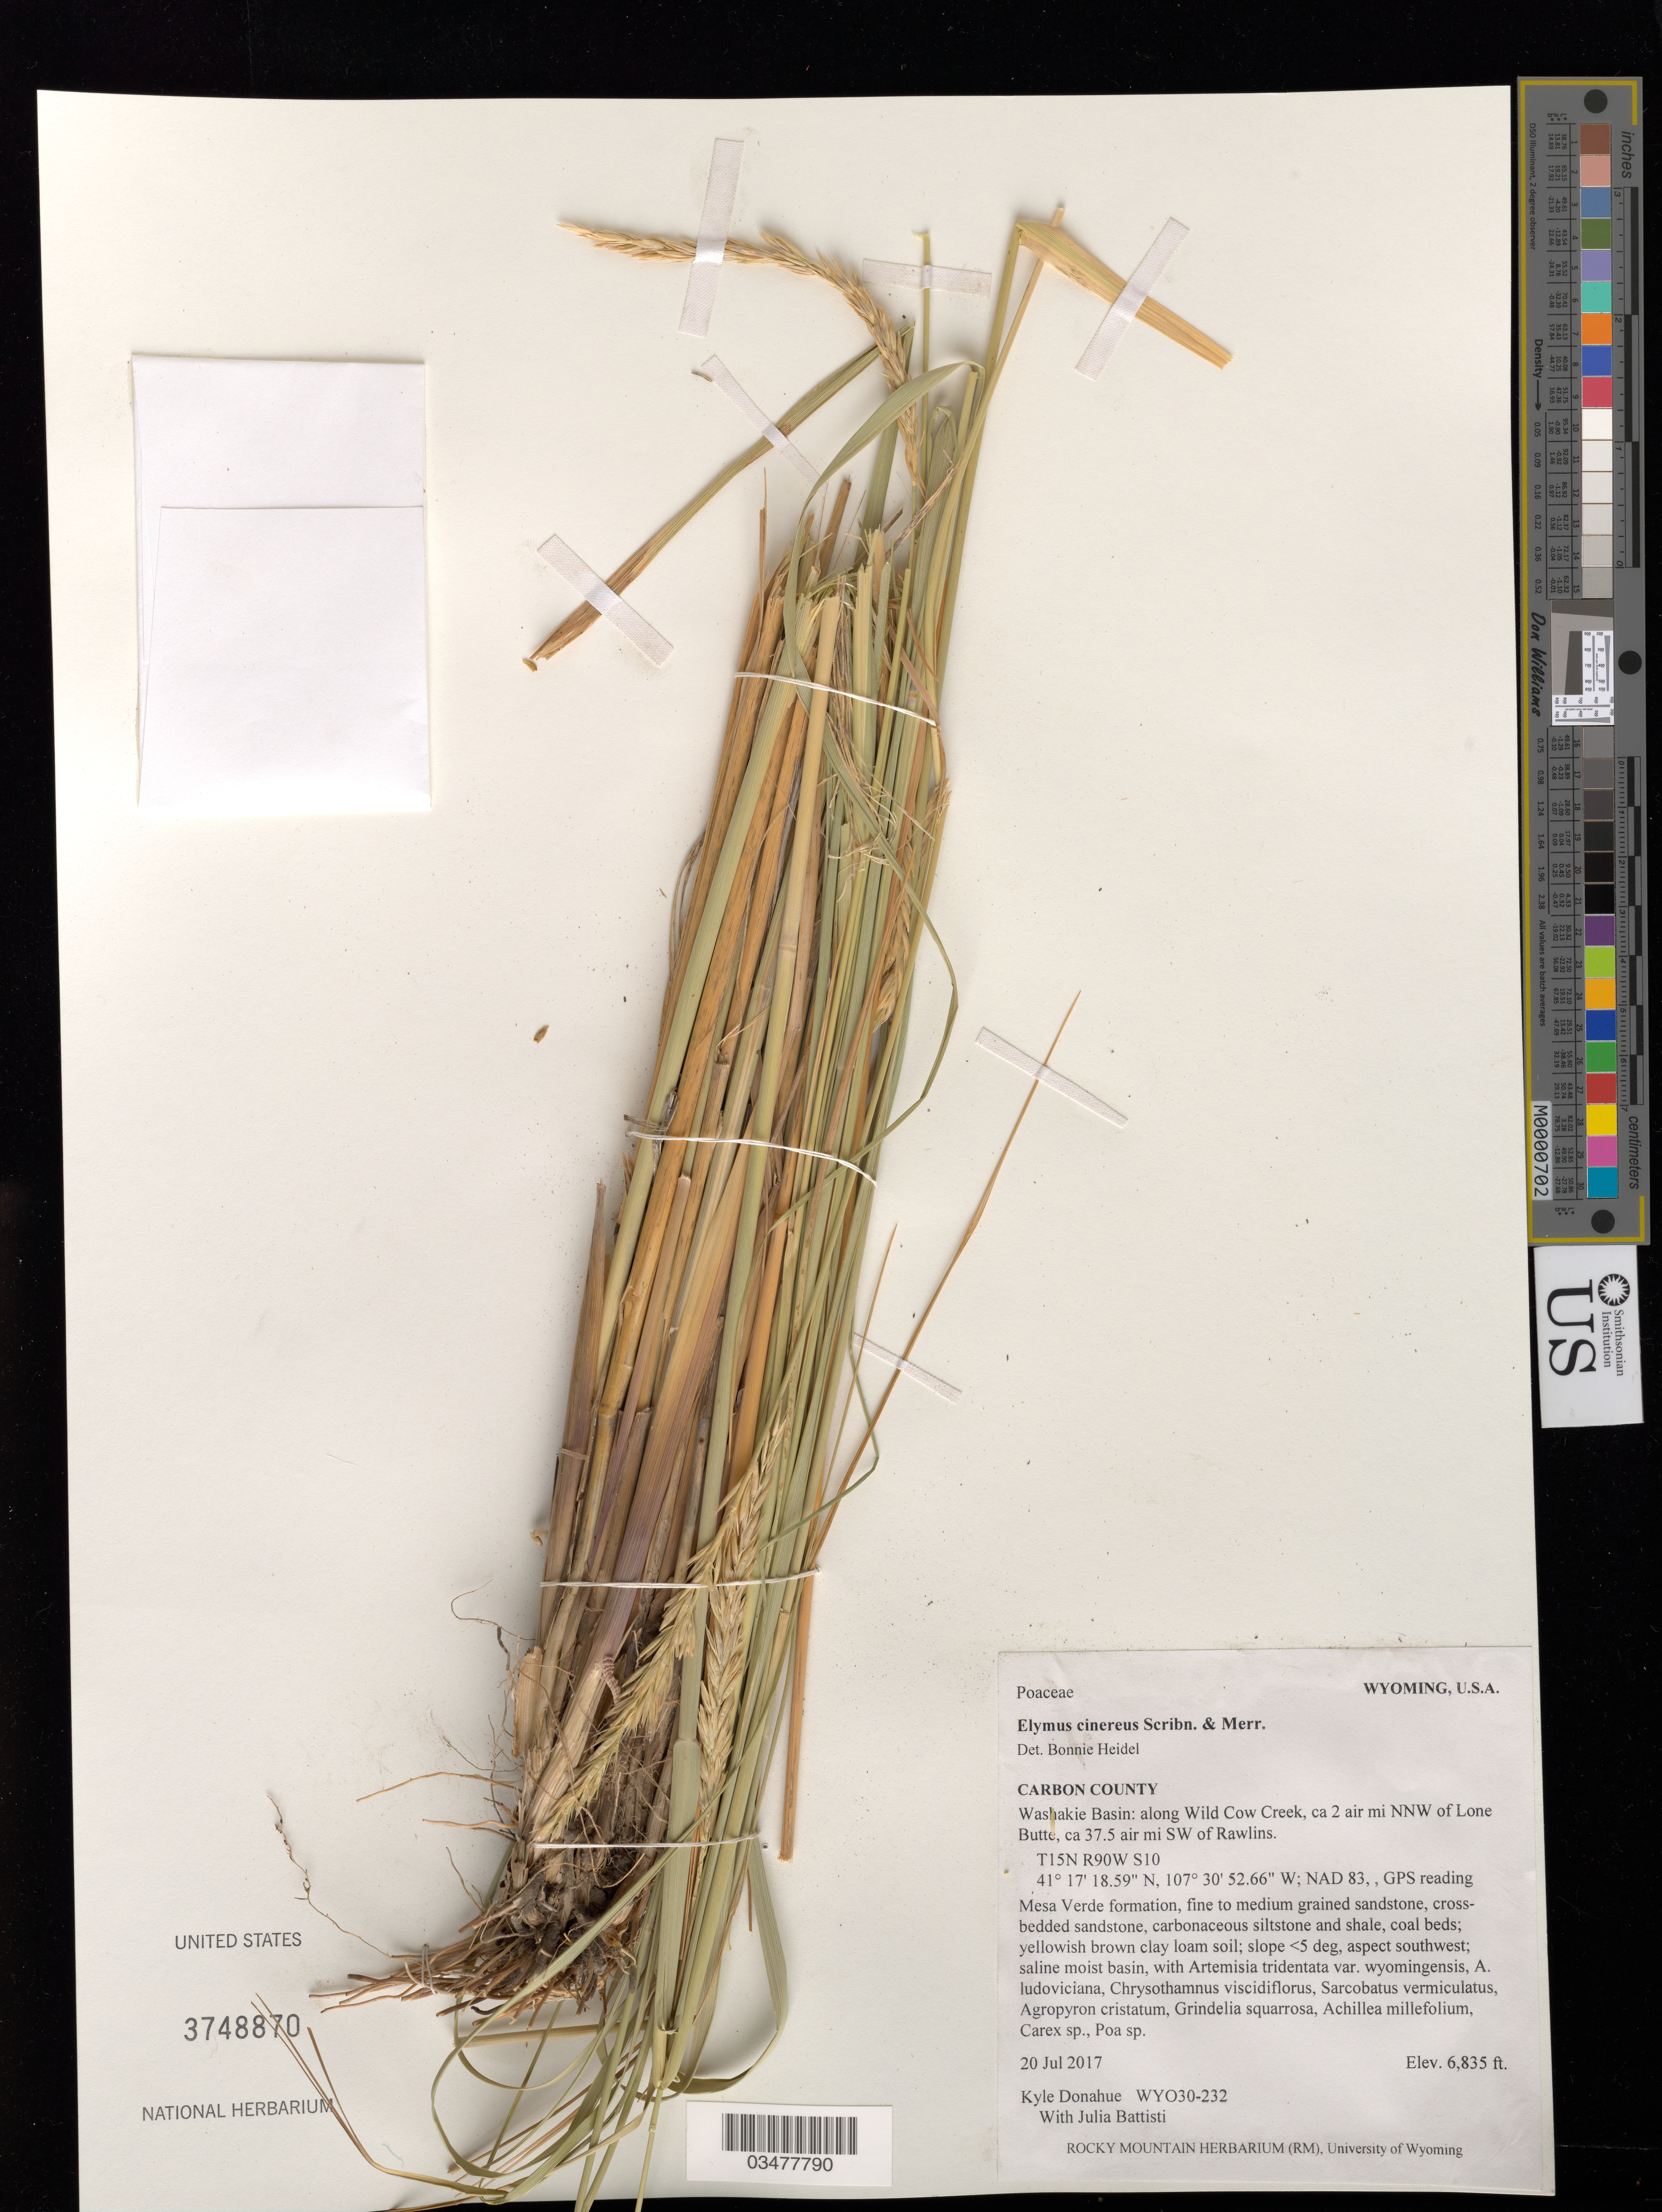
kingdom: Plantae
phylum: Tracheophyta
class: Liliopsida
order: Poales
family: Poaceae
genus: Elymus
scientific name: Elymus cinereus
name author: Scribn. & Merr.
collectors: K. Donahue & J. Battisti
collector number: WY030-232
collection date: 2017-07-20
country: United States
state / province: Wyoming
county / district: Carbon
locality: Wild Cow Creek, 2 air mi. NNW of Lone Butte, 37.5 air mi. SW of Rawlins. T15N R90W S10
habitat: Clay loam soil. With Achillea millefolium, Carex sp., Poa sp., etc.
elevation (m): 2083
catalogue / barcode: US 3748870